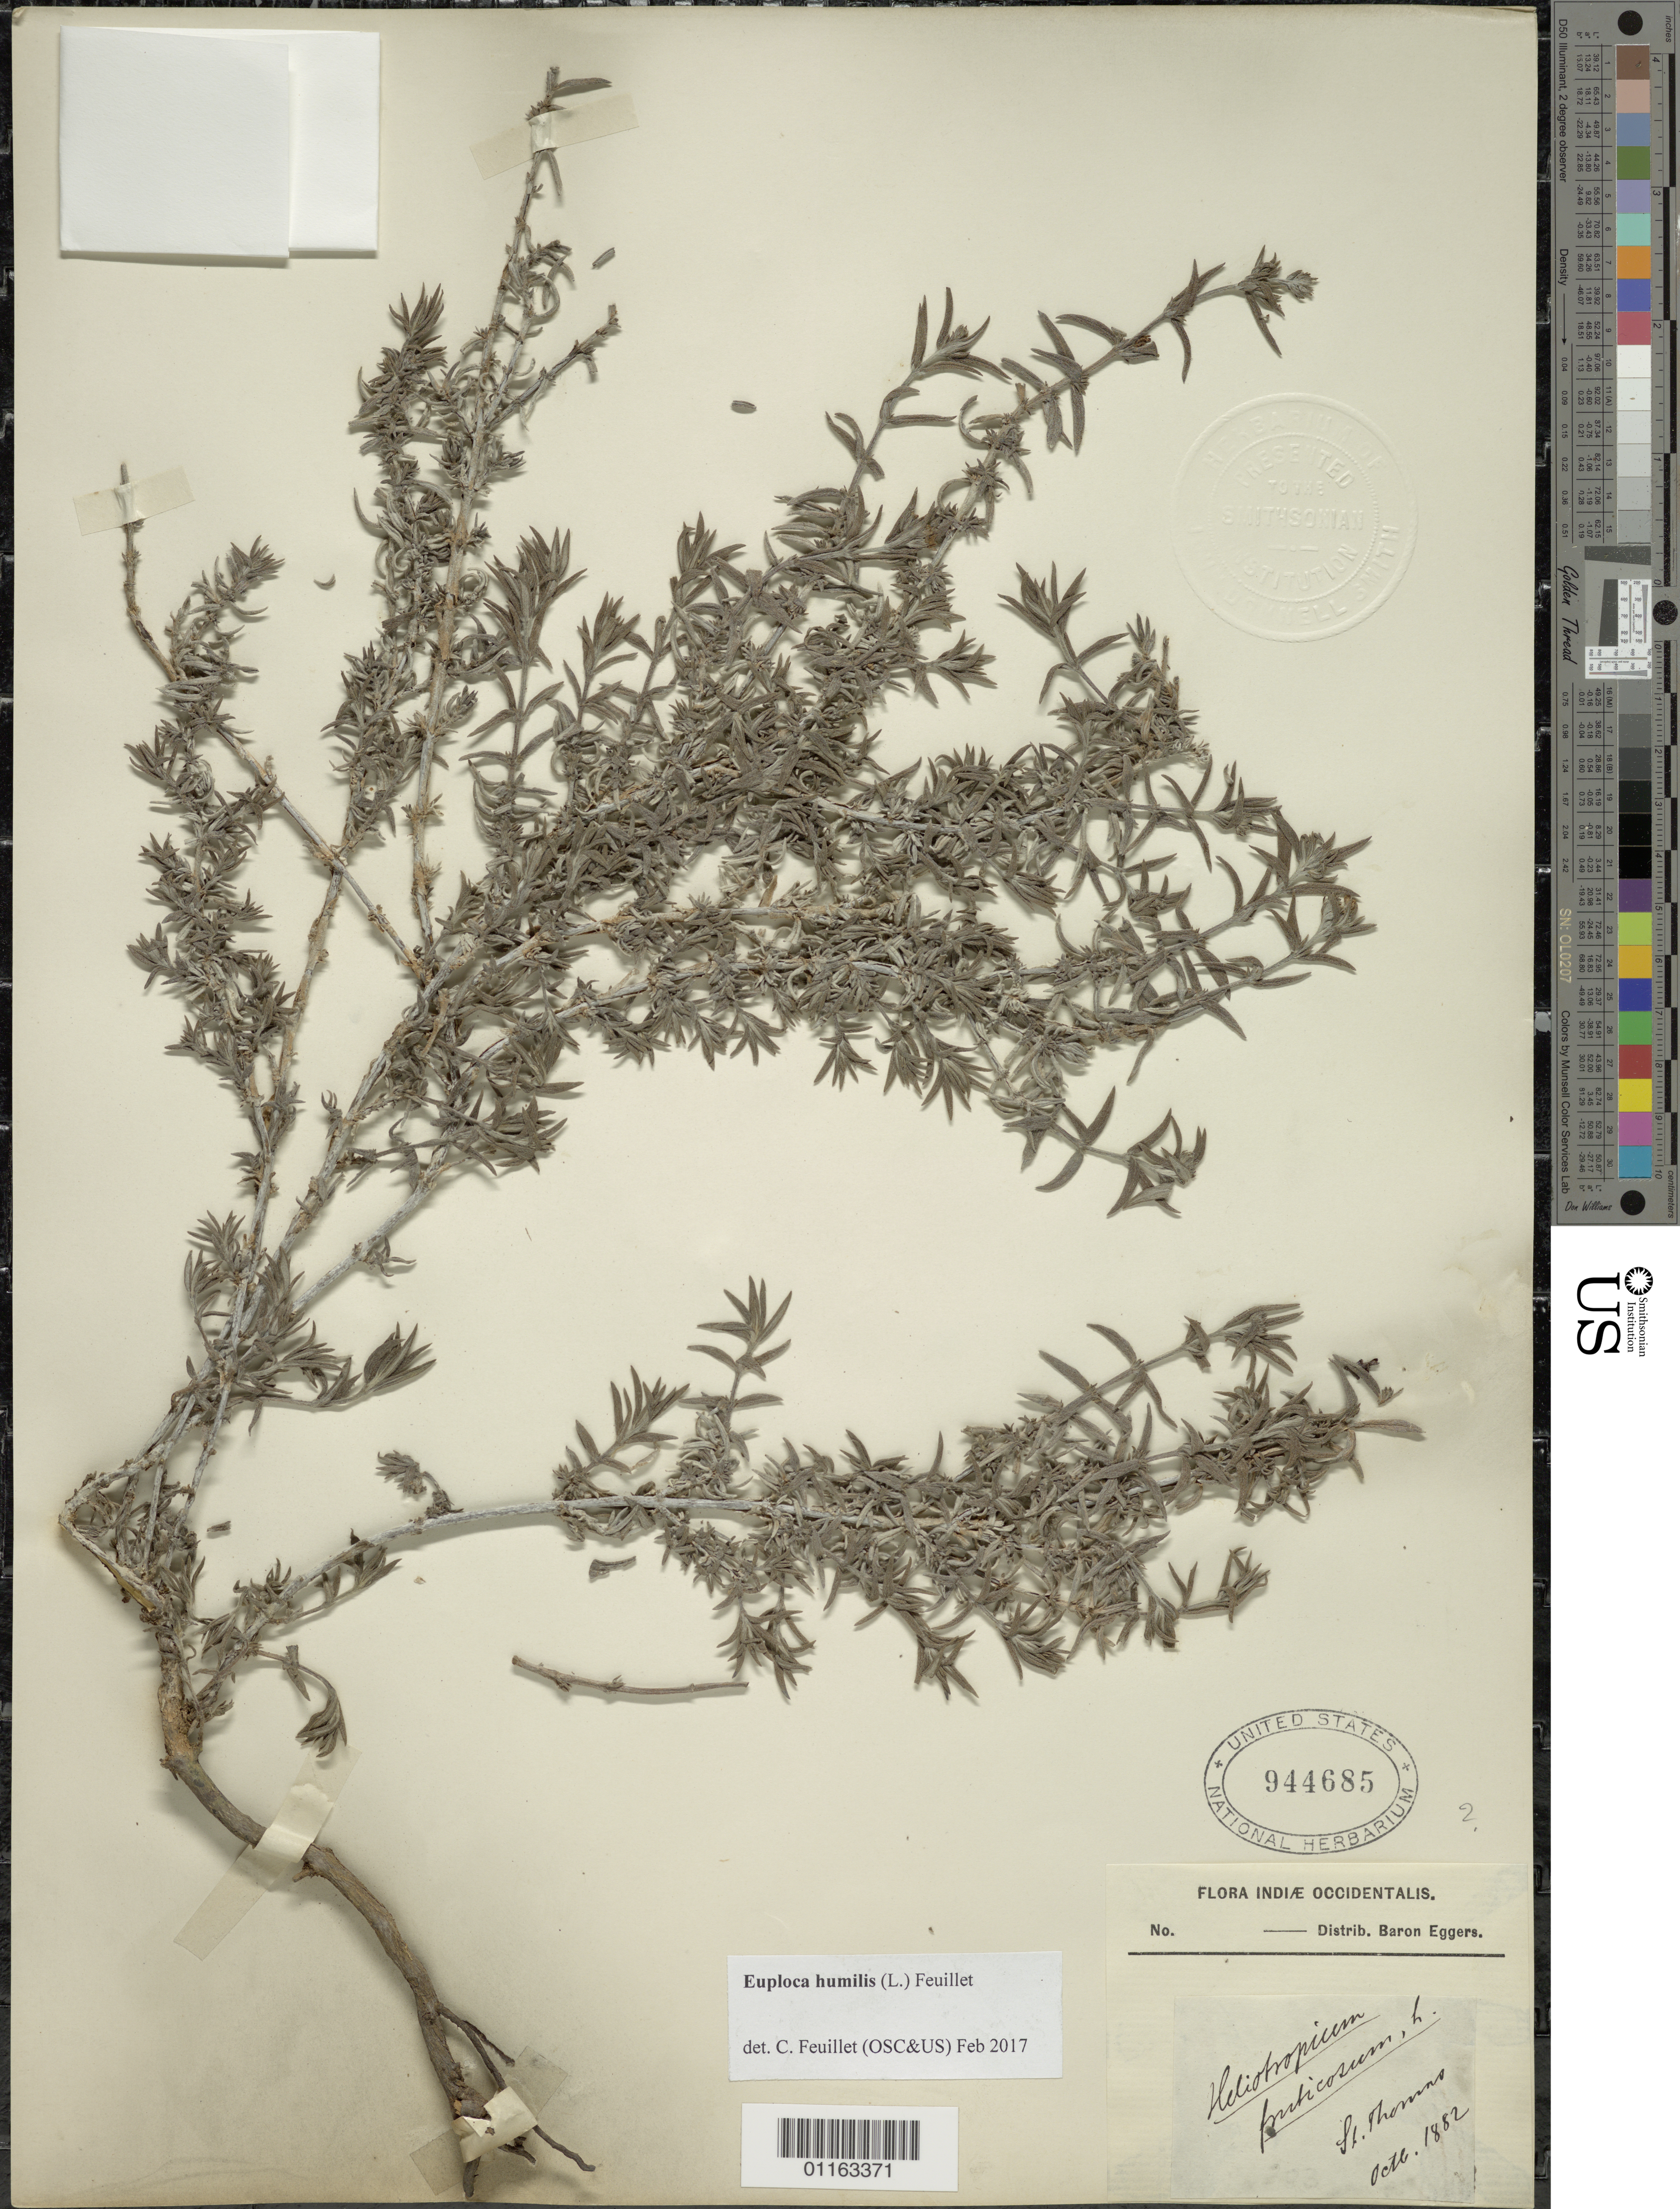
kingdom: Plantae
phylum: Tracheophyta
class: Magnoliopsida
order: Boraginales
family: Heliotropiaceae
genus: Euploca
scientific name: Euploca humilis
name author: (L.) Feuillet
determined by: Feuillet, C.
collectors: H. F. A. von Eggers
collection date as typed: Oct 1882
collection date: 1882-10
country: U.S. Virgin Islands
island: St. Thomas I.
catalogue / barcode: US 944658